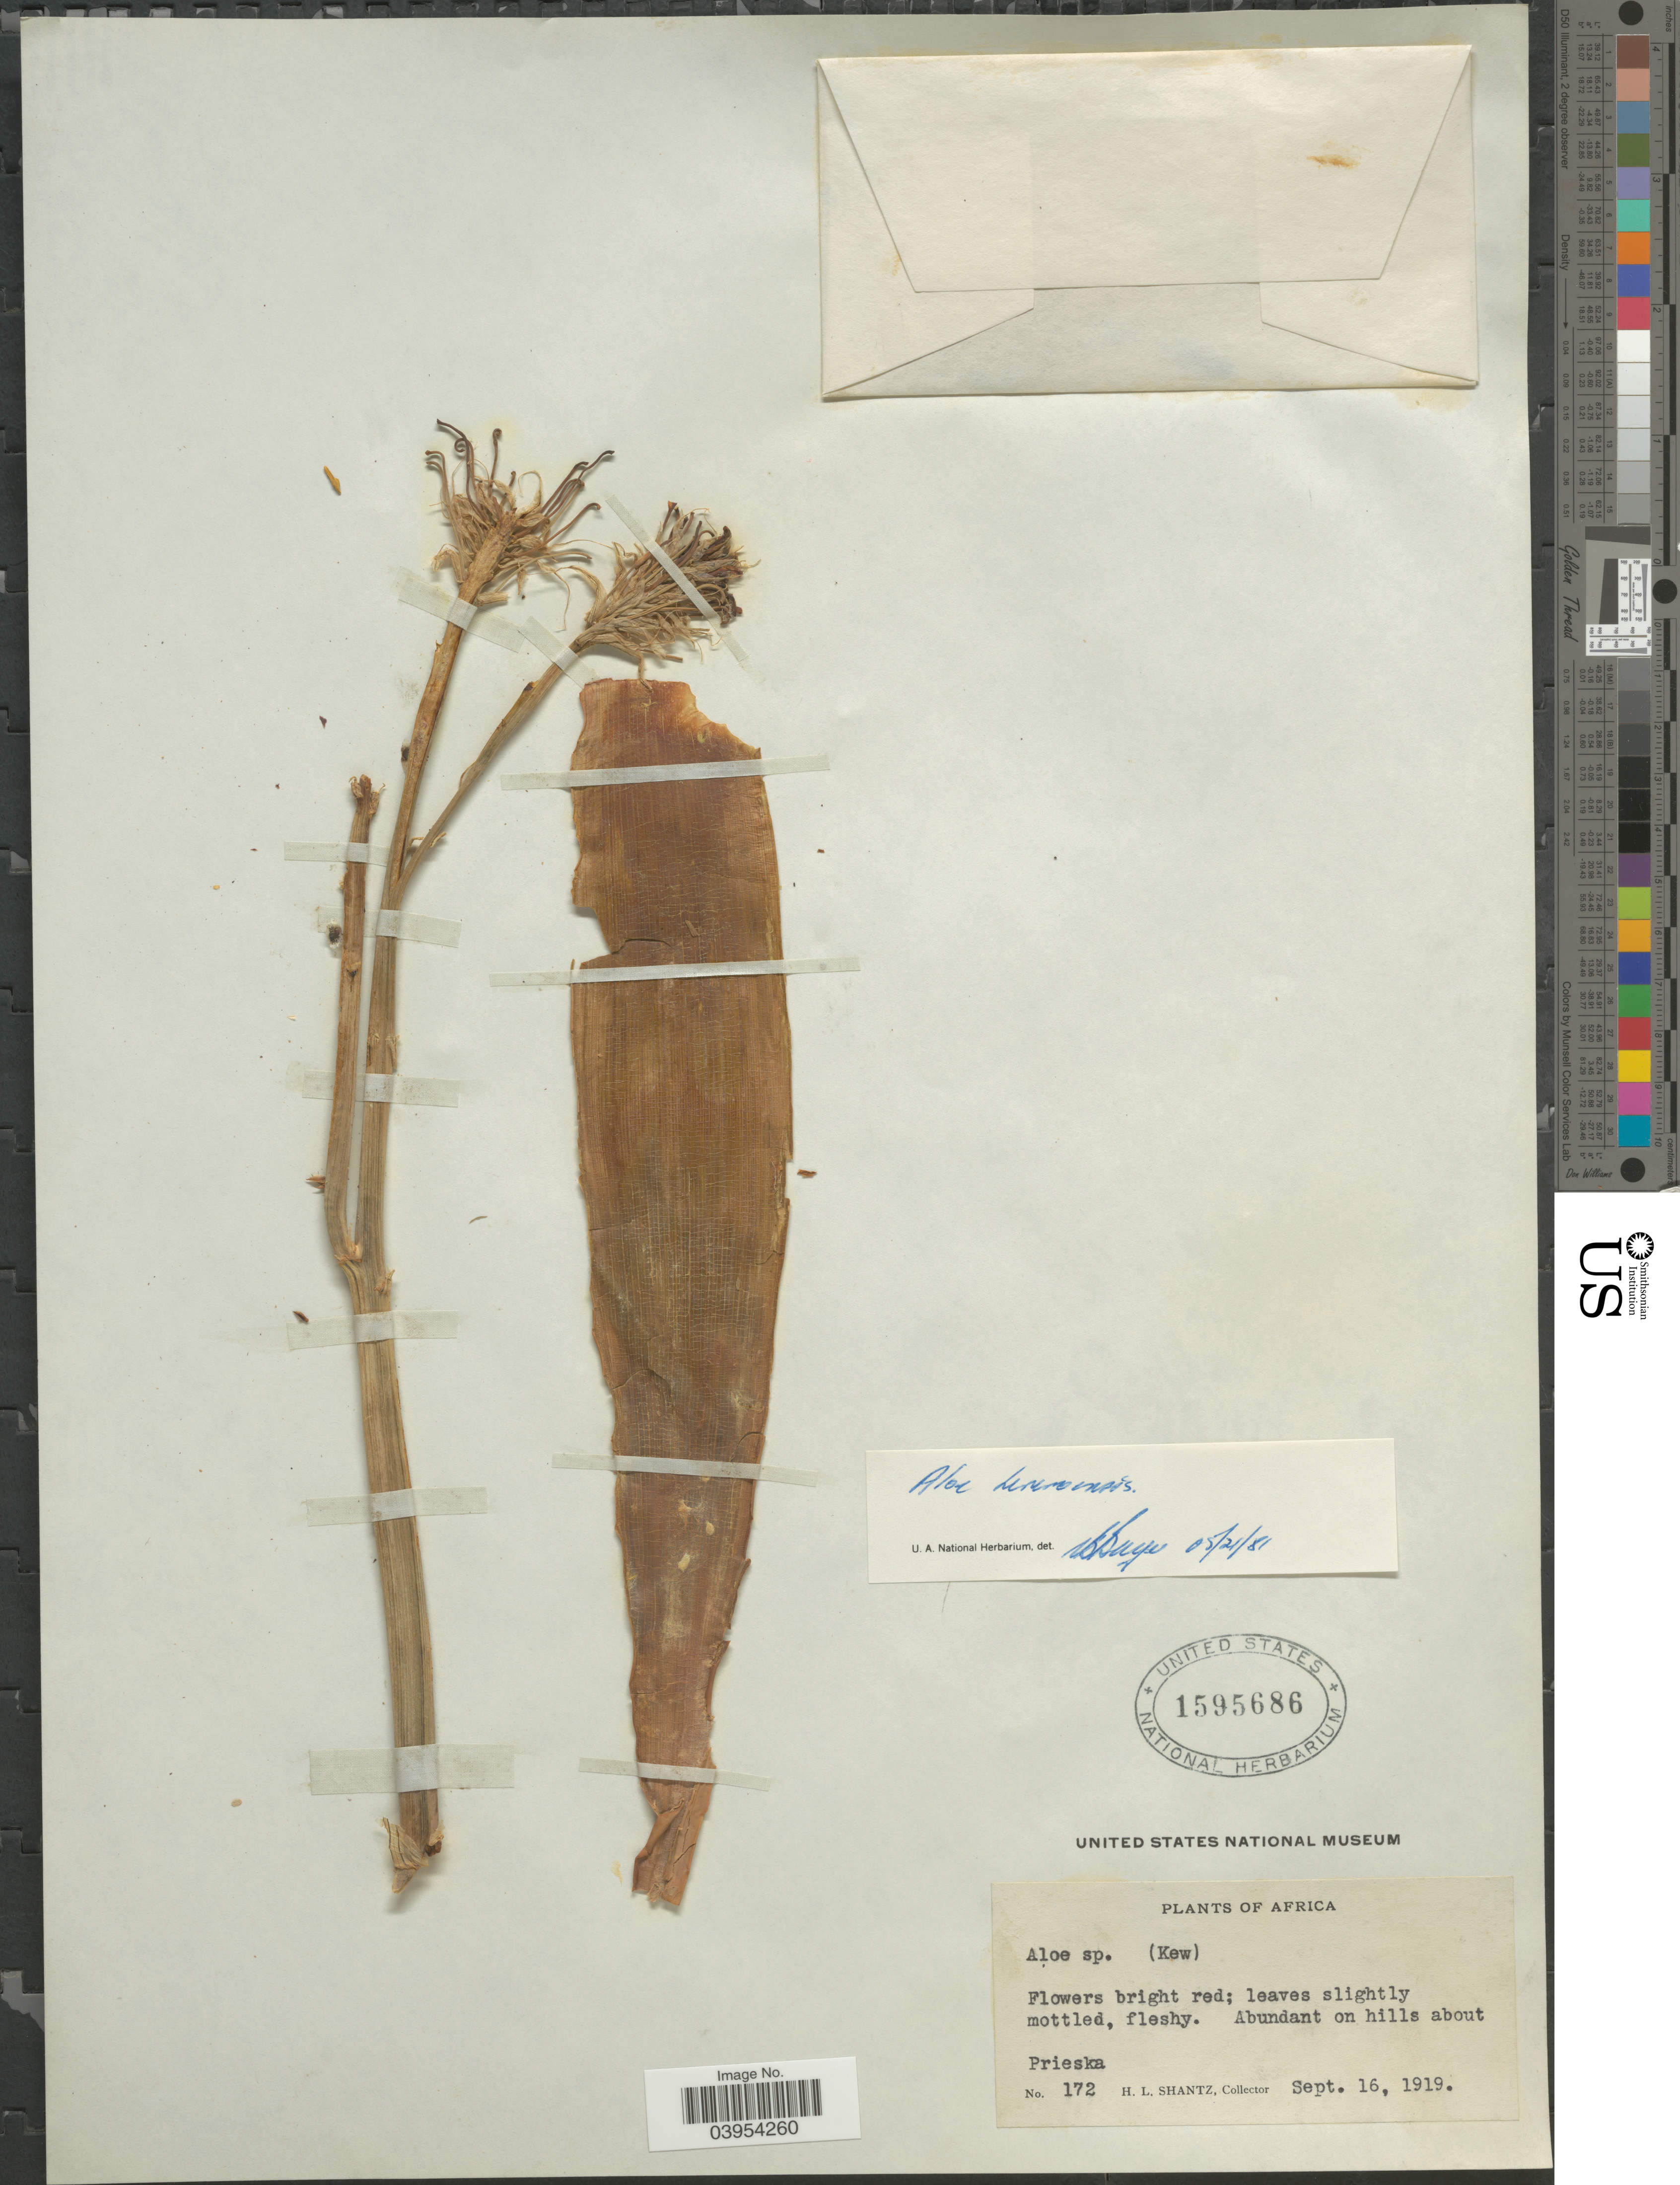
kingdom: Plantae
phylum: Tracheophyta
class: Liliopsida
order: Asparagales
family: Asphodelaceae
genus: Aloe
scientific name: Aloe sp.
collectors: H. Shantz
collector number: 172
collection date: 1919-09-16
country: South Africa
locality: Africa. Prieska.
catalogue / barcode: US 1595686